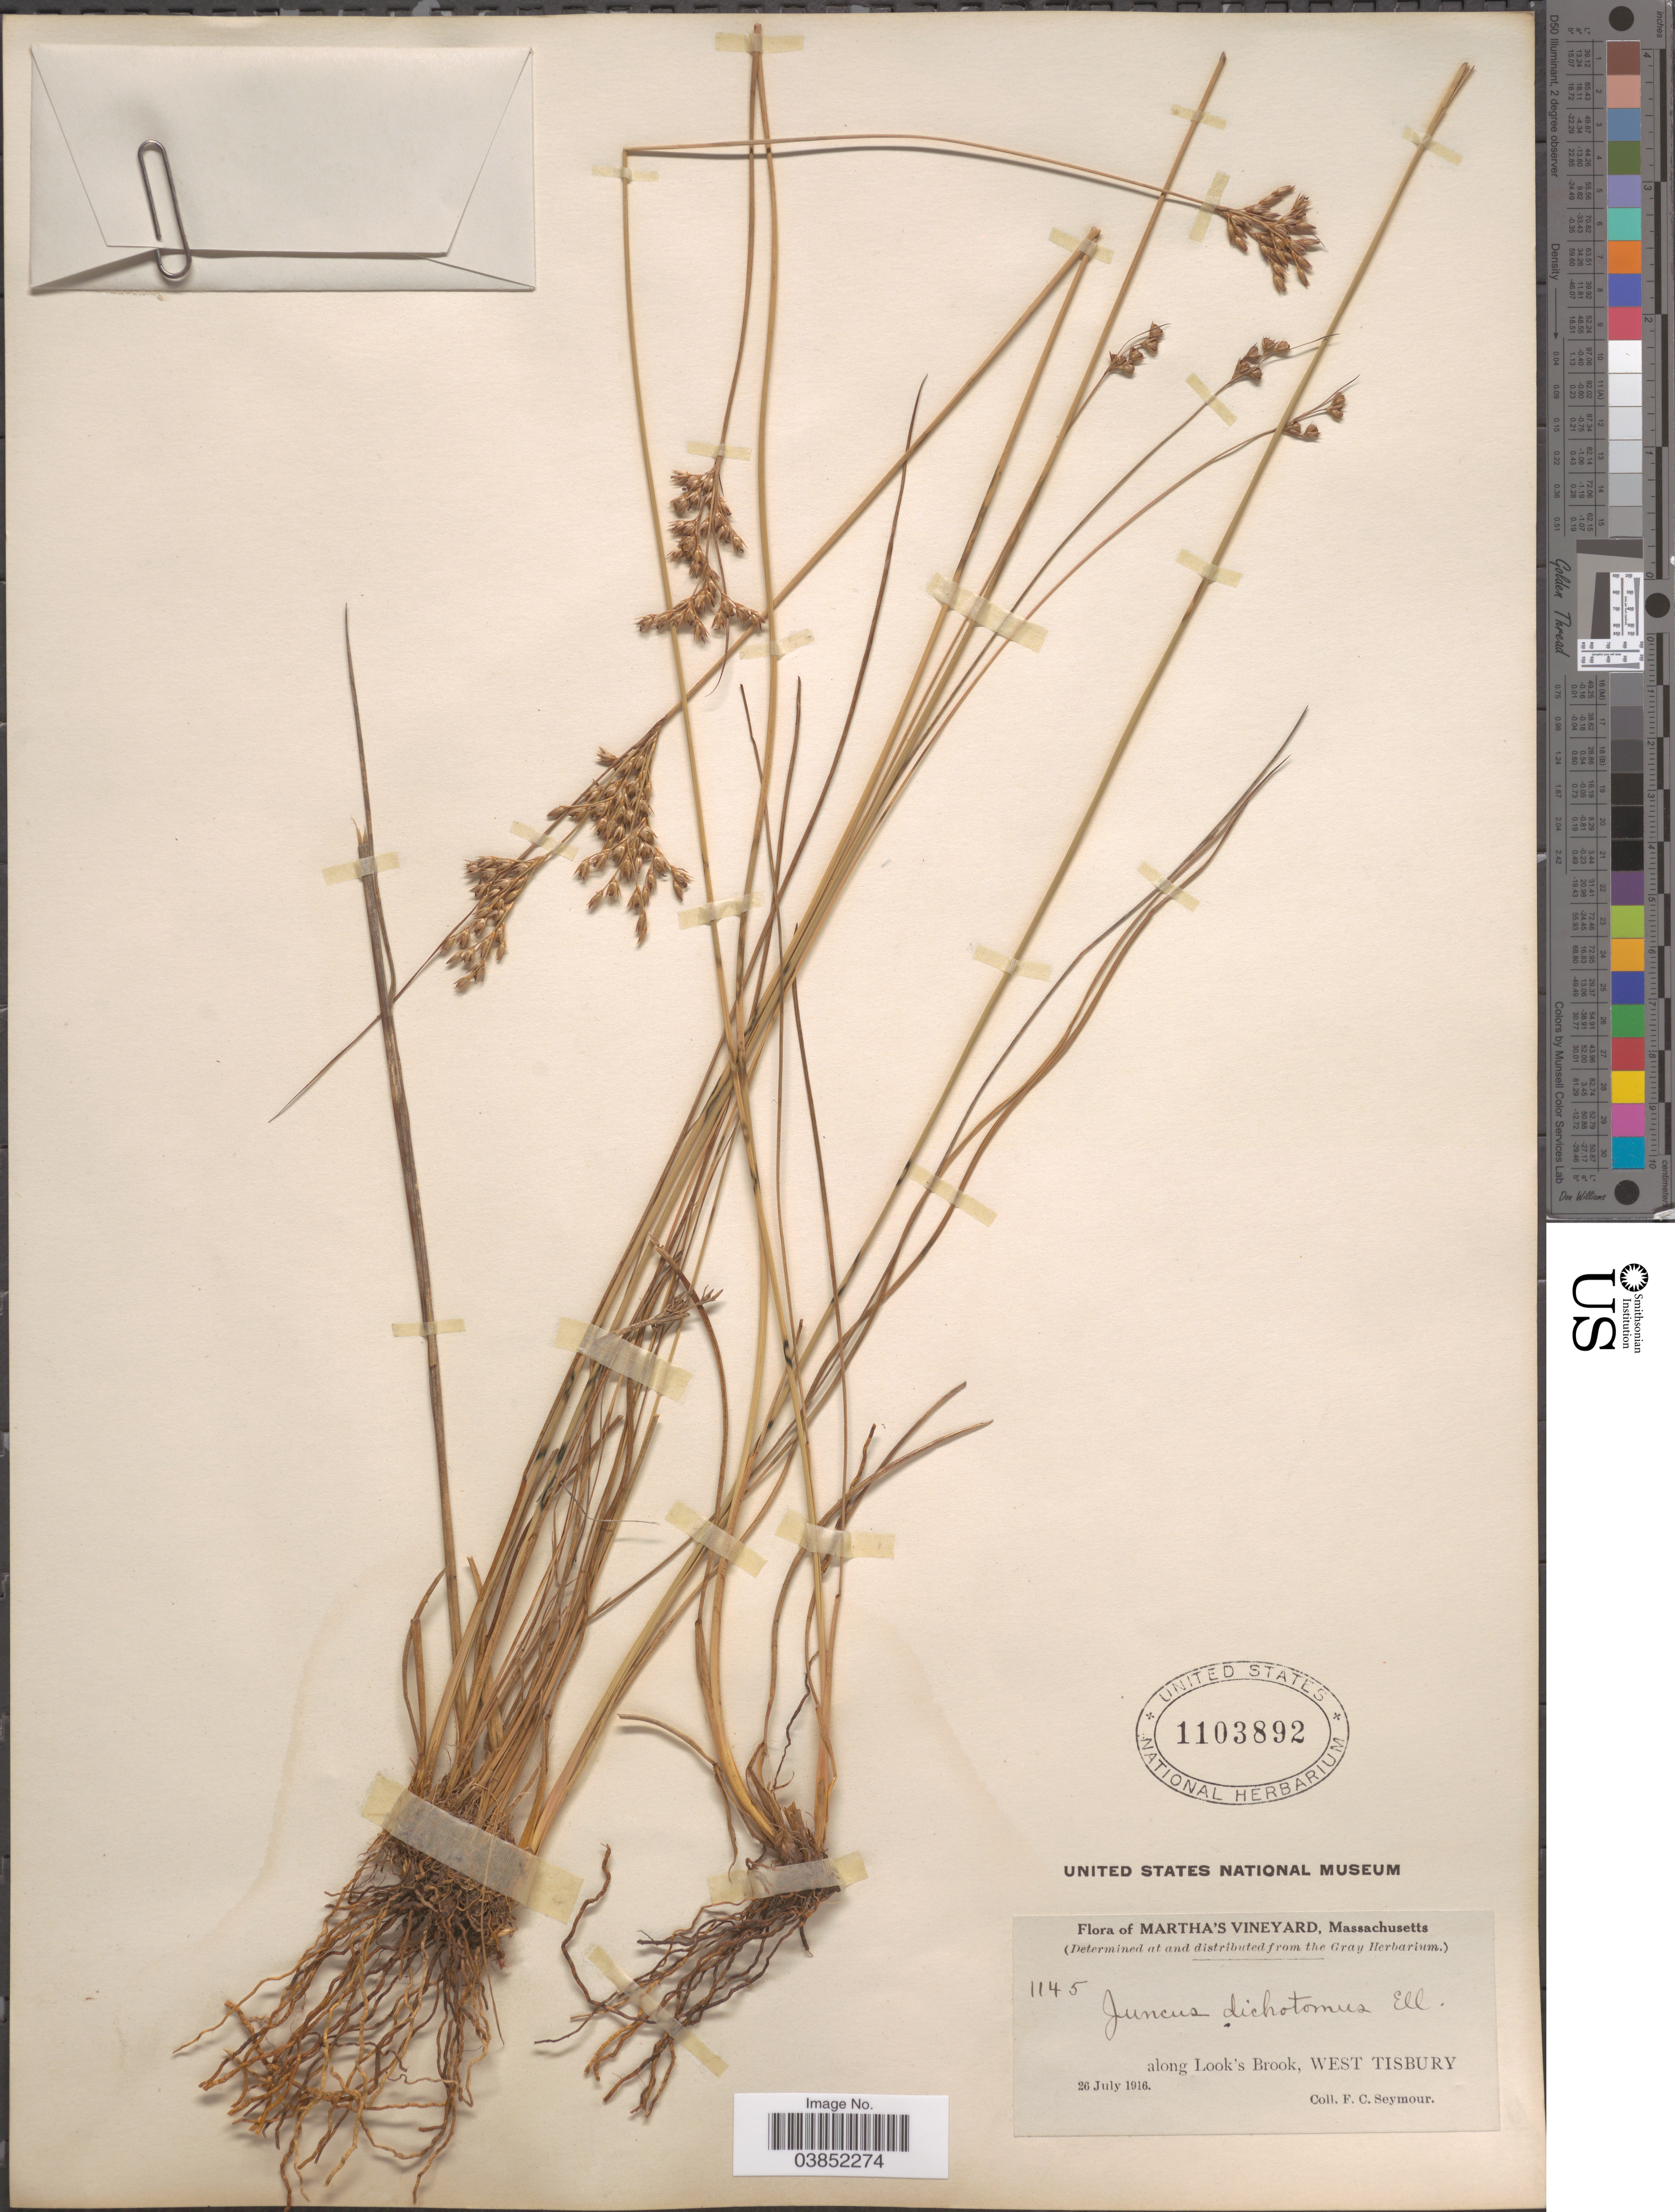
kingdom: Plantae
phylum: Tracheophyta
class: Liliopsida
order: Poales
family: Juncaceae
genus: Juncus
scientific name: Juncus dichotomus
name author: Elliott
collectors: F. C. Seymour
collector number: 1145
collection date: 1916-07-26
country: United States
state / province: Massachusetts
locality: Martha's Vineyard. Along Look's Brook, West Tisbury.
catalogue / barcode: US 1103892